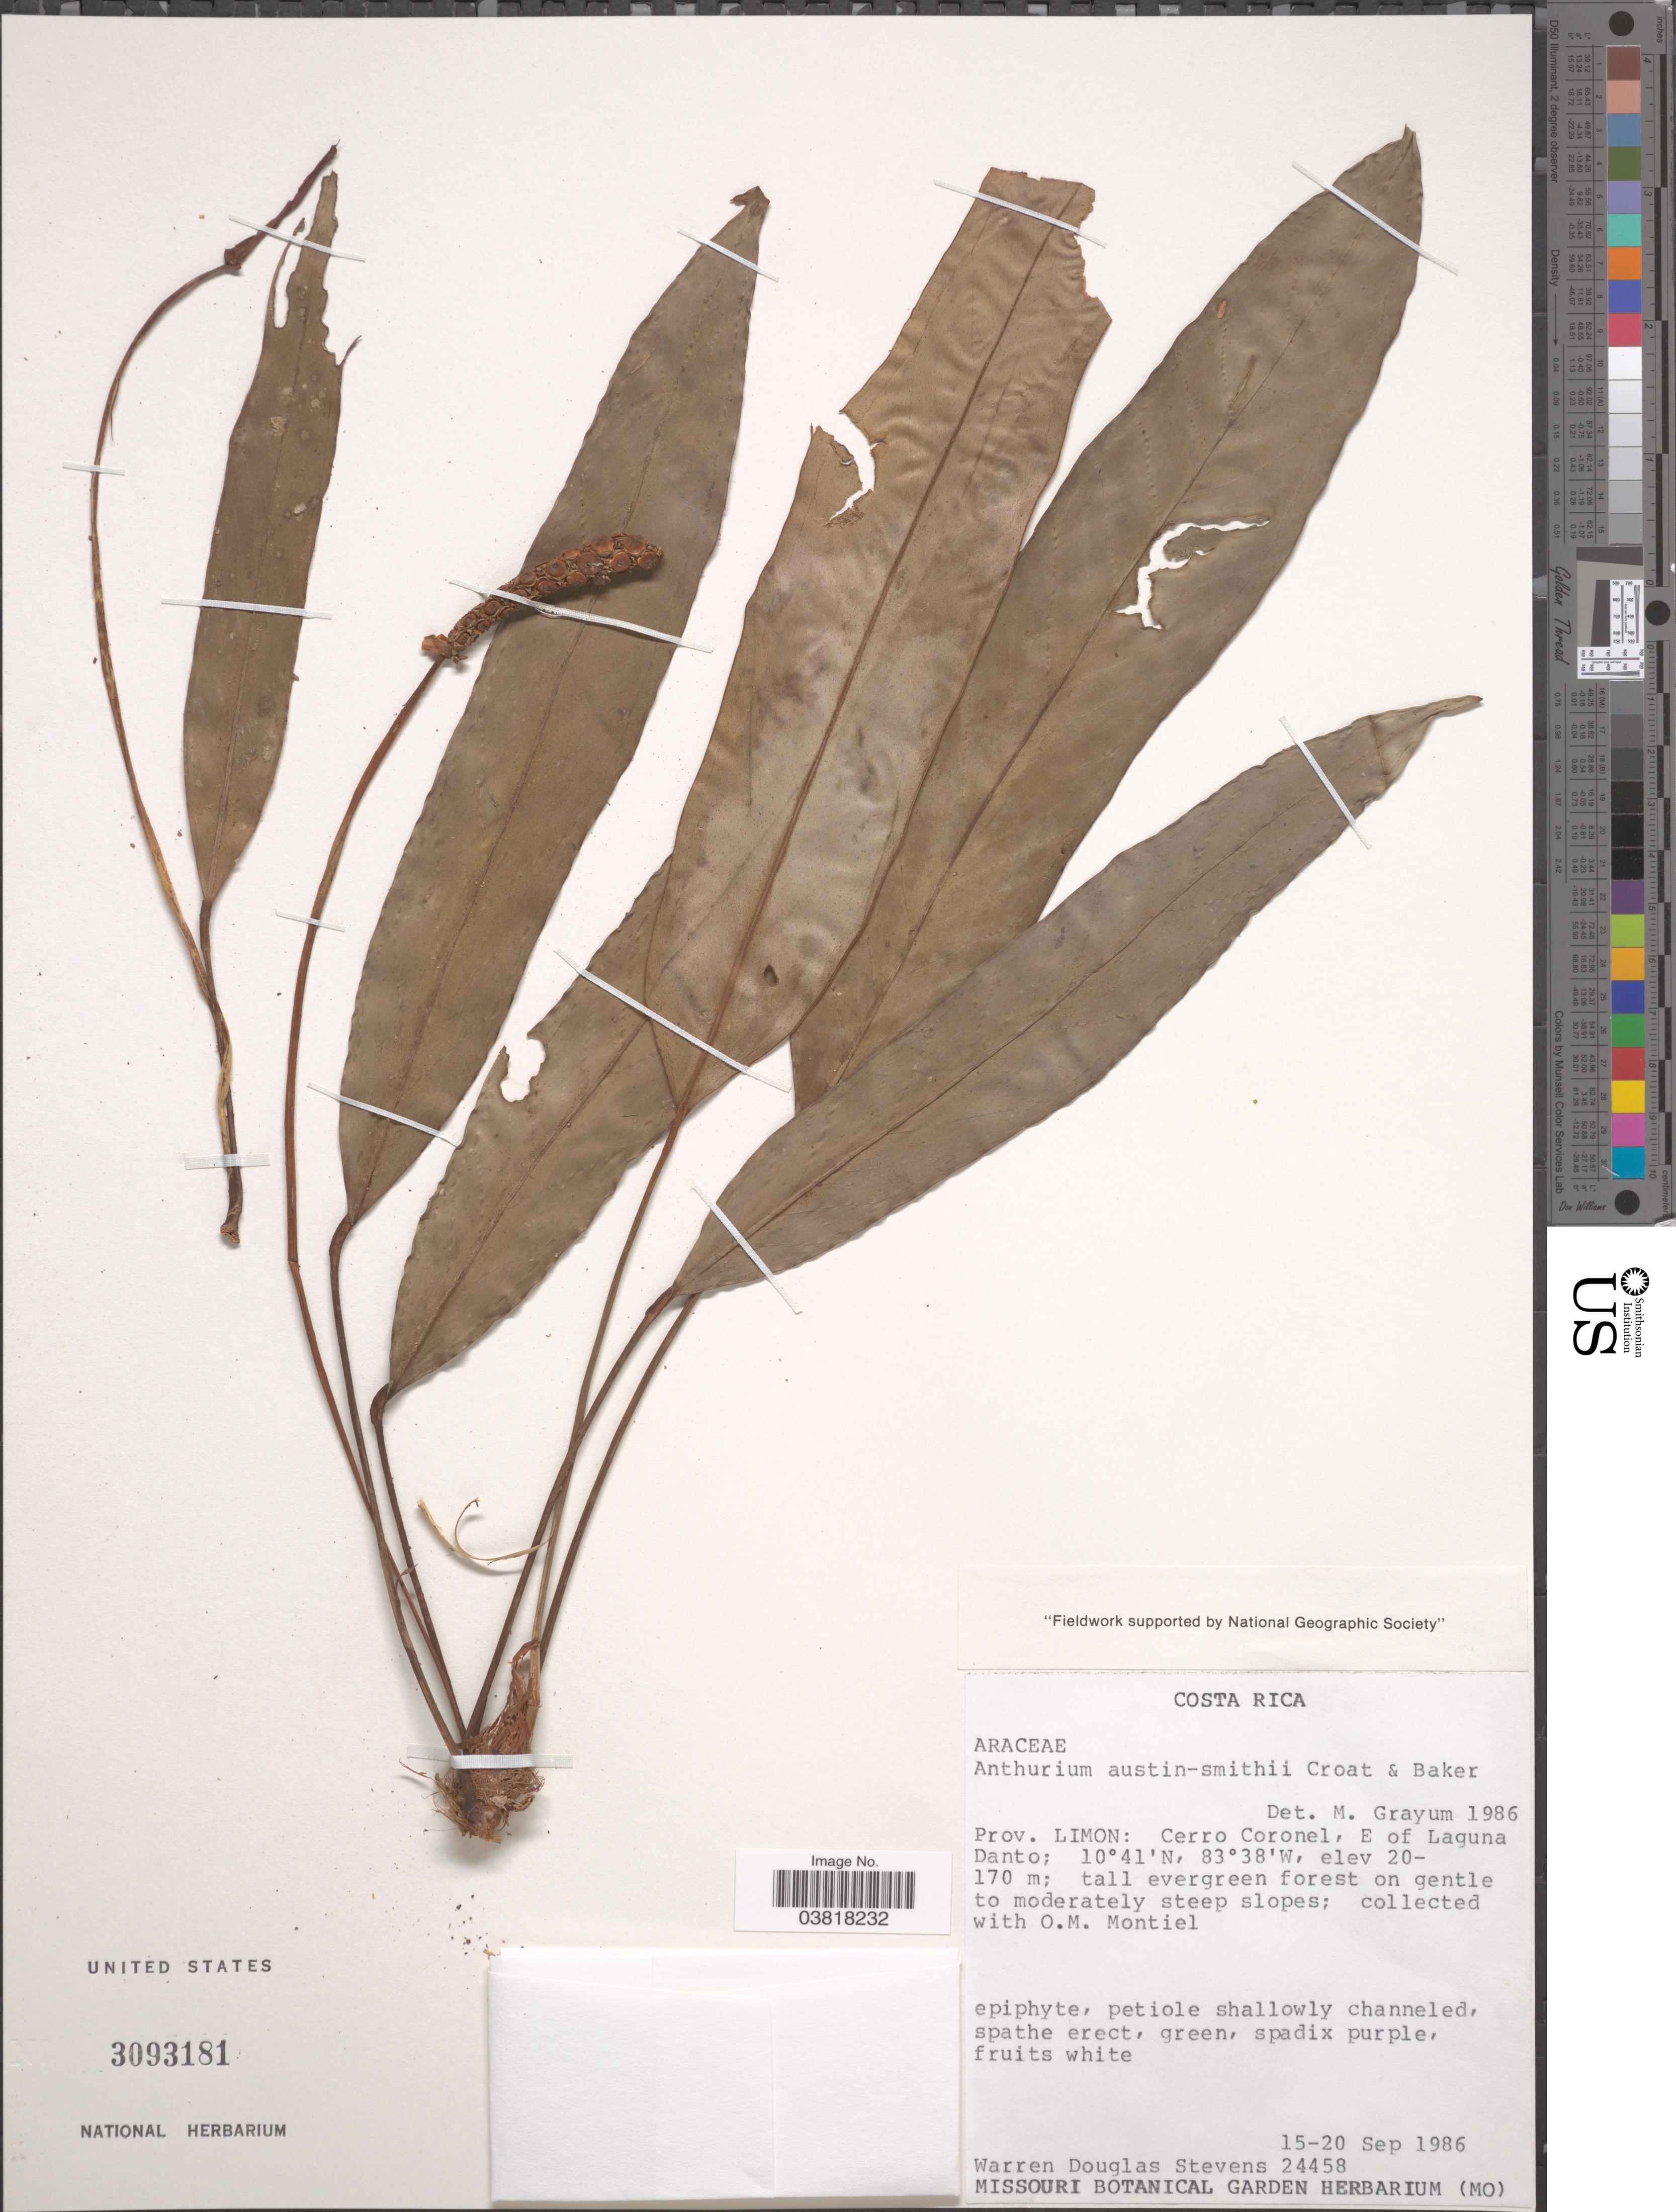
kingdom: Plantae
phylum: Tracheophyta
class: Liliopsida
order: Alismatales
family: Araceae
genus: Anthurium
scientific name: Anthurium austin-smithii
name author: Croat & R.A. Baker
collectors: W. D. Stevens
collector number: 24458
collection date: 1986-09-15/1986-09-20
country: Costa Rica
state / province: Limón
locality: Cerro Coronel, E of Laguna Danto.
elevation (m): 20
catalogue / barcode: US 3093181